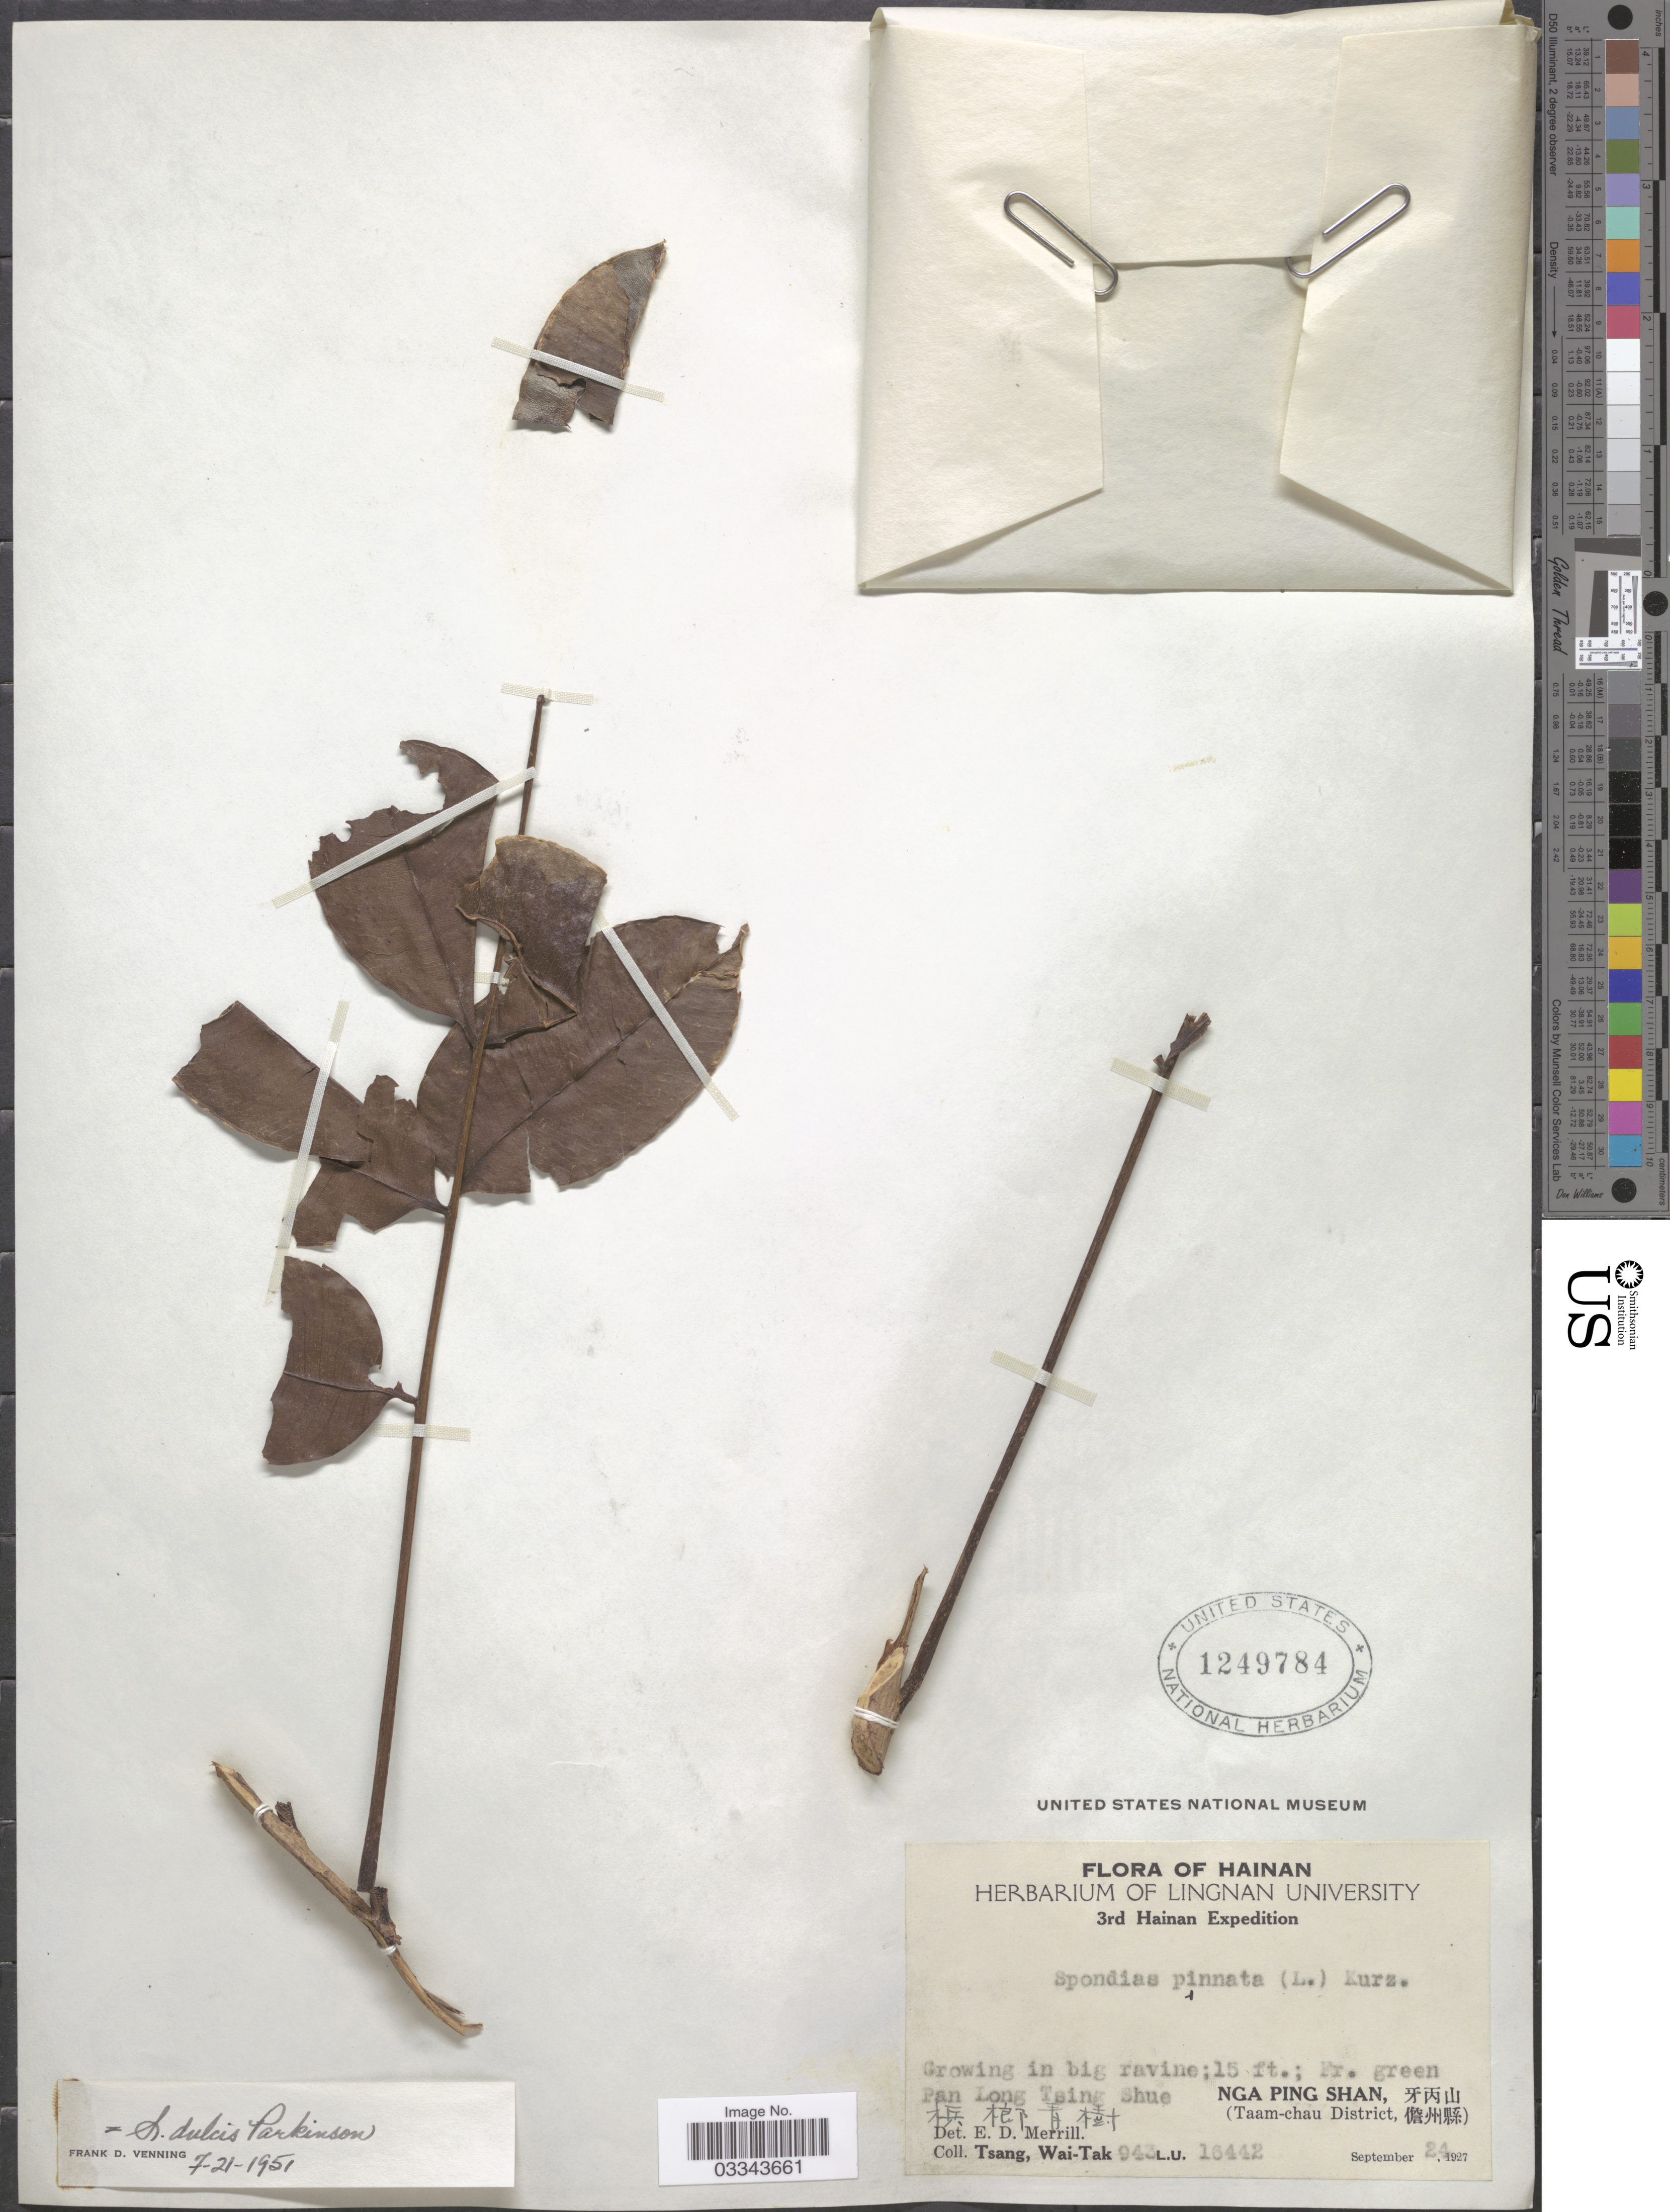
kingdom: Plantae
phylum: Tracheophyta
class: Magnoliopsida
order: Sapindales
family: Anacardiaceae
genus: Spondias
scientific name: Spondias pinnata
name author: (L. f.) Kurz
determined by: Mitchell, John D.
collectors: W. T. Tsang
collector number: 943L.U.16442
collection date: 1927-09-24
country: China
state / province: Hainan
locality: Pan Long Tsing Shue X. Nga Ping Shan, X. (Taam-chau District, X).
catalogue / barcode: US 1249784